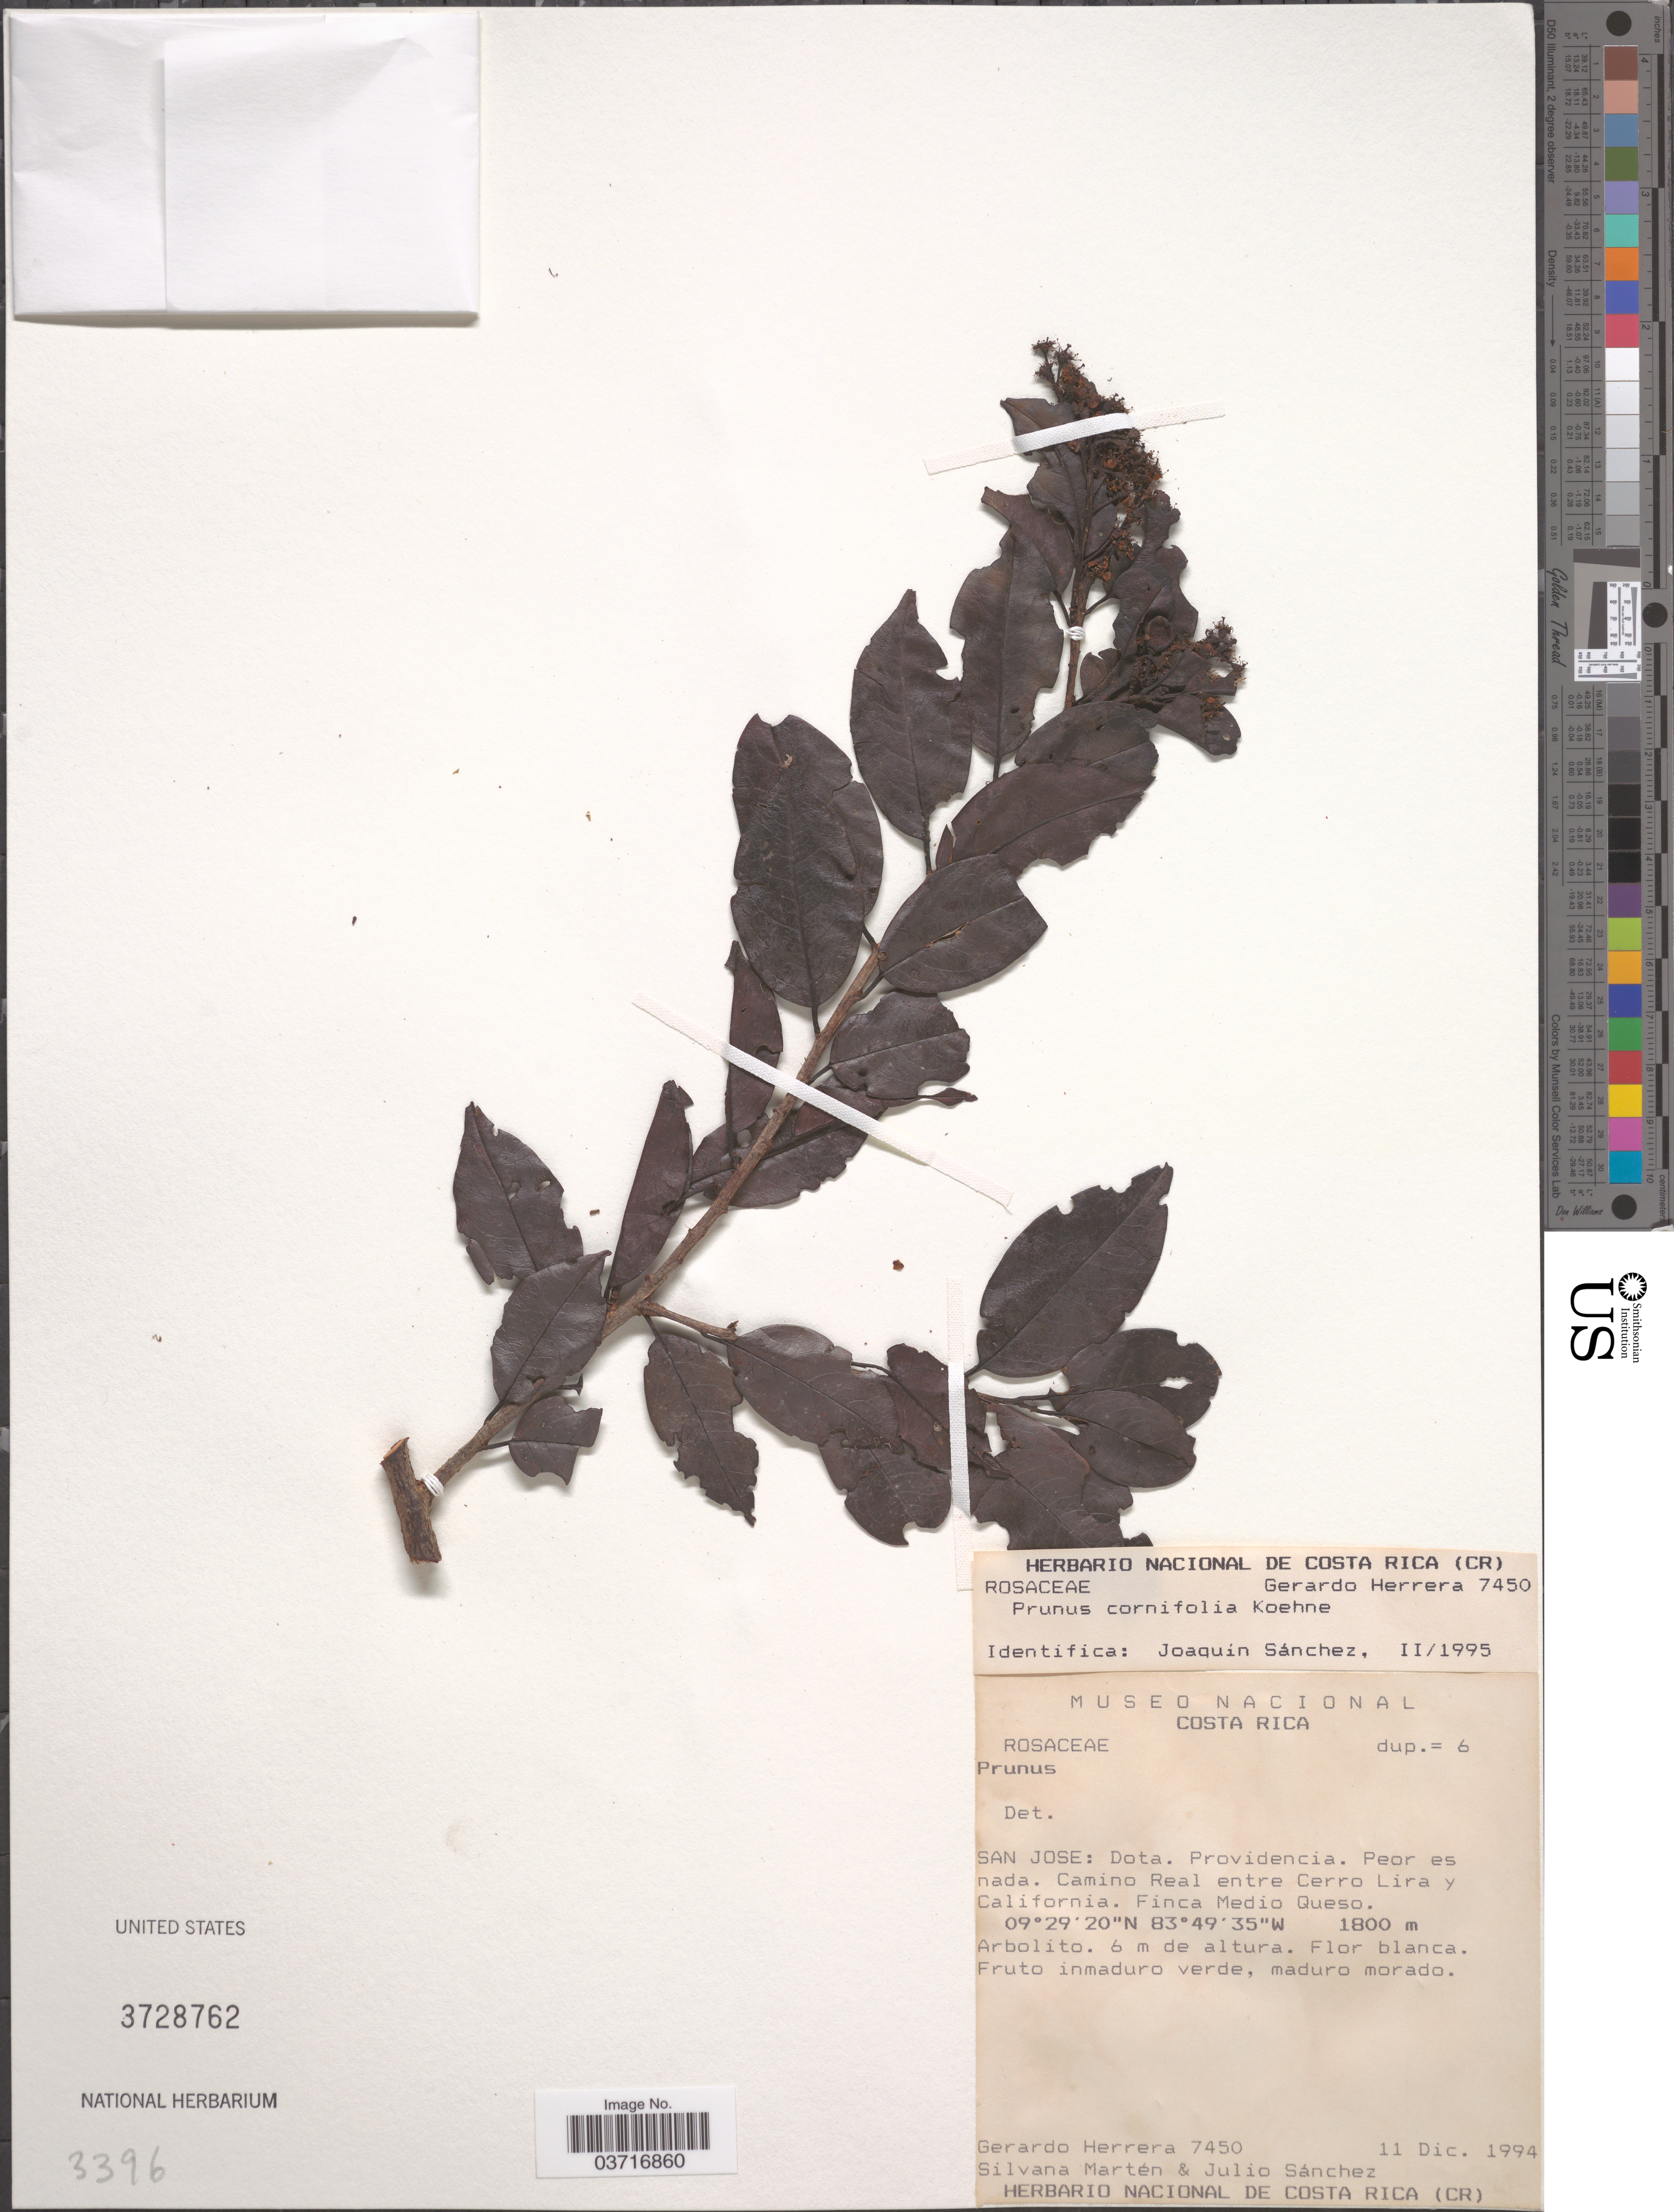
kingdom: Plantae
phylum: Tracheophyta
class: Magnoliopsida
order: Rosales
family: Rosaceae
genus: Prunus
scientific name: Prunus cornifolia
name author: Koehne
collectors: G. Herrera, S. Marten & J. Sánchez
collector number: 7450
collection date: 1994-12-11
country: Costa Rica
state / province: San José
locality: Dota. Providencia. Peor es nada. Camino Real entre Cerro Lira y California. Finca Medio Queso.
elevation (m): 1800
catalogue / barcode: US 3728762